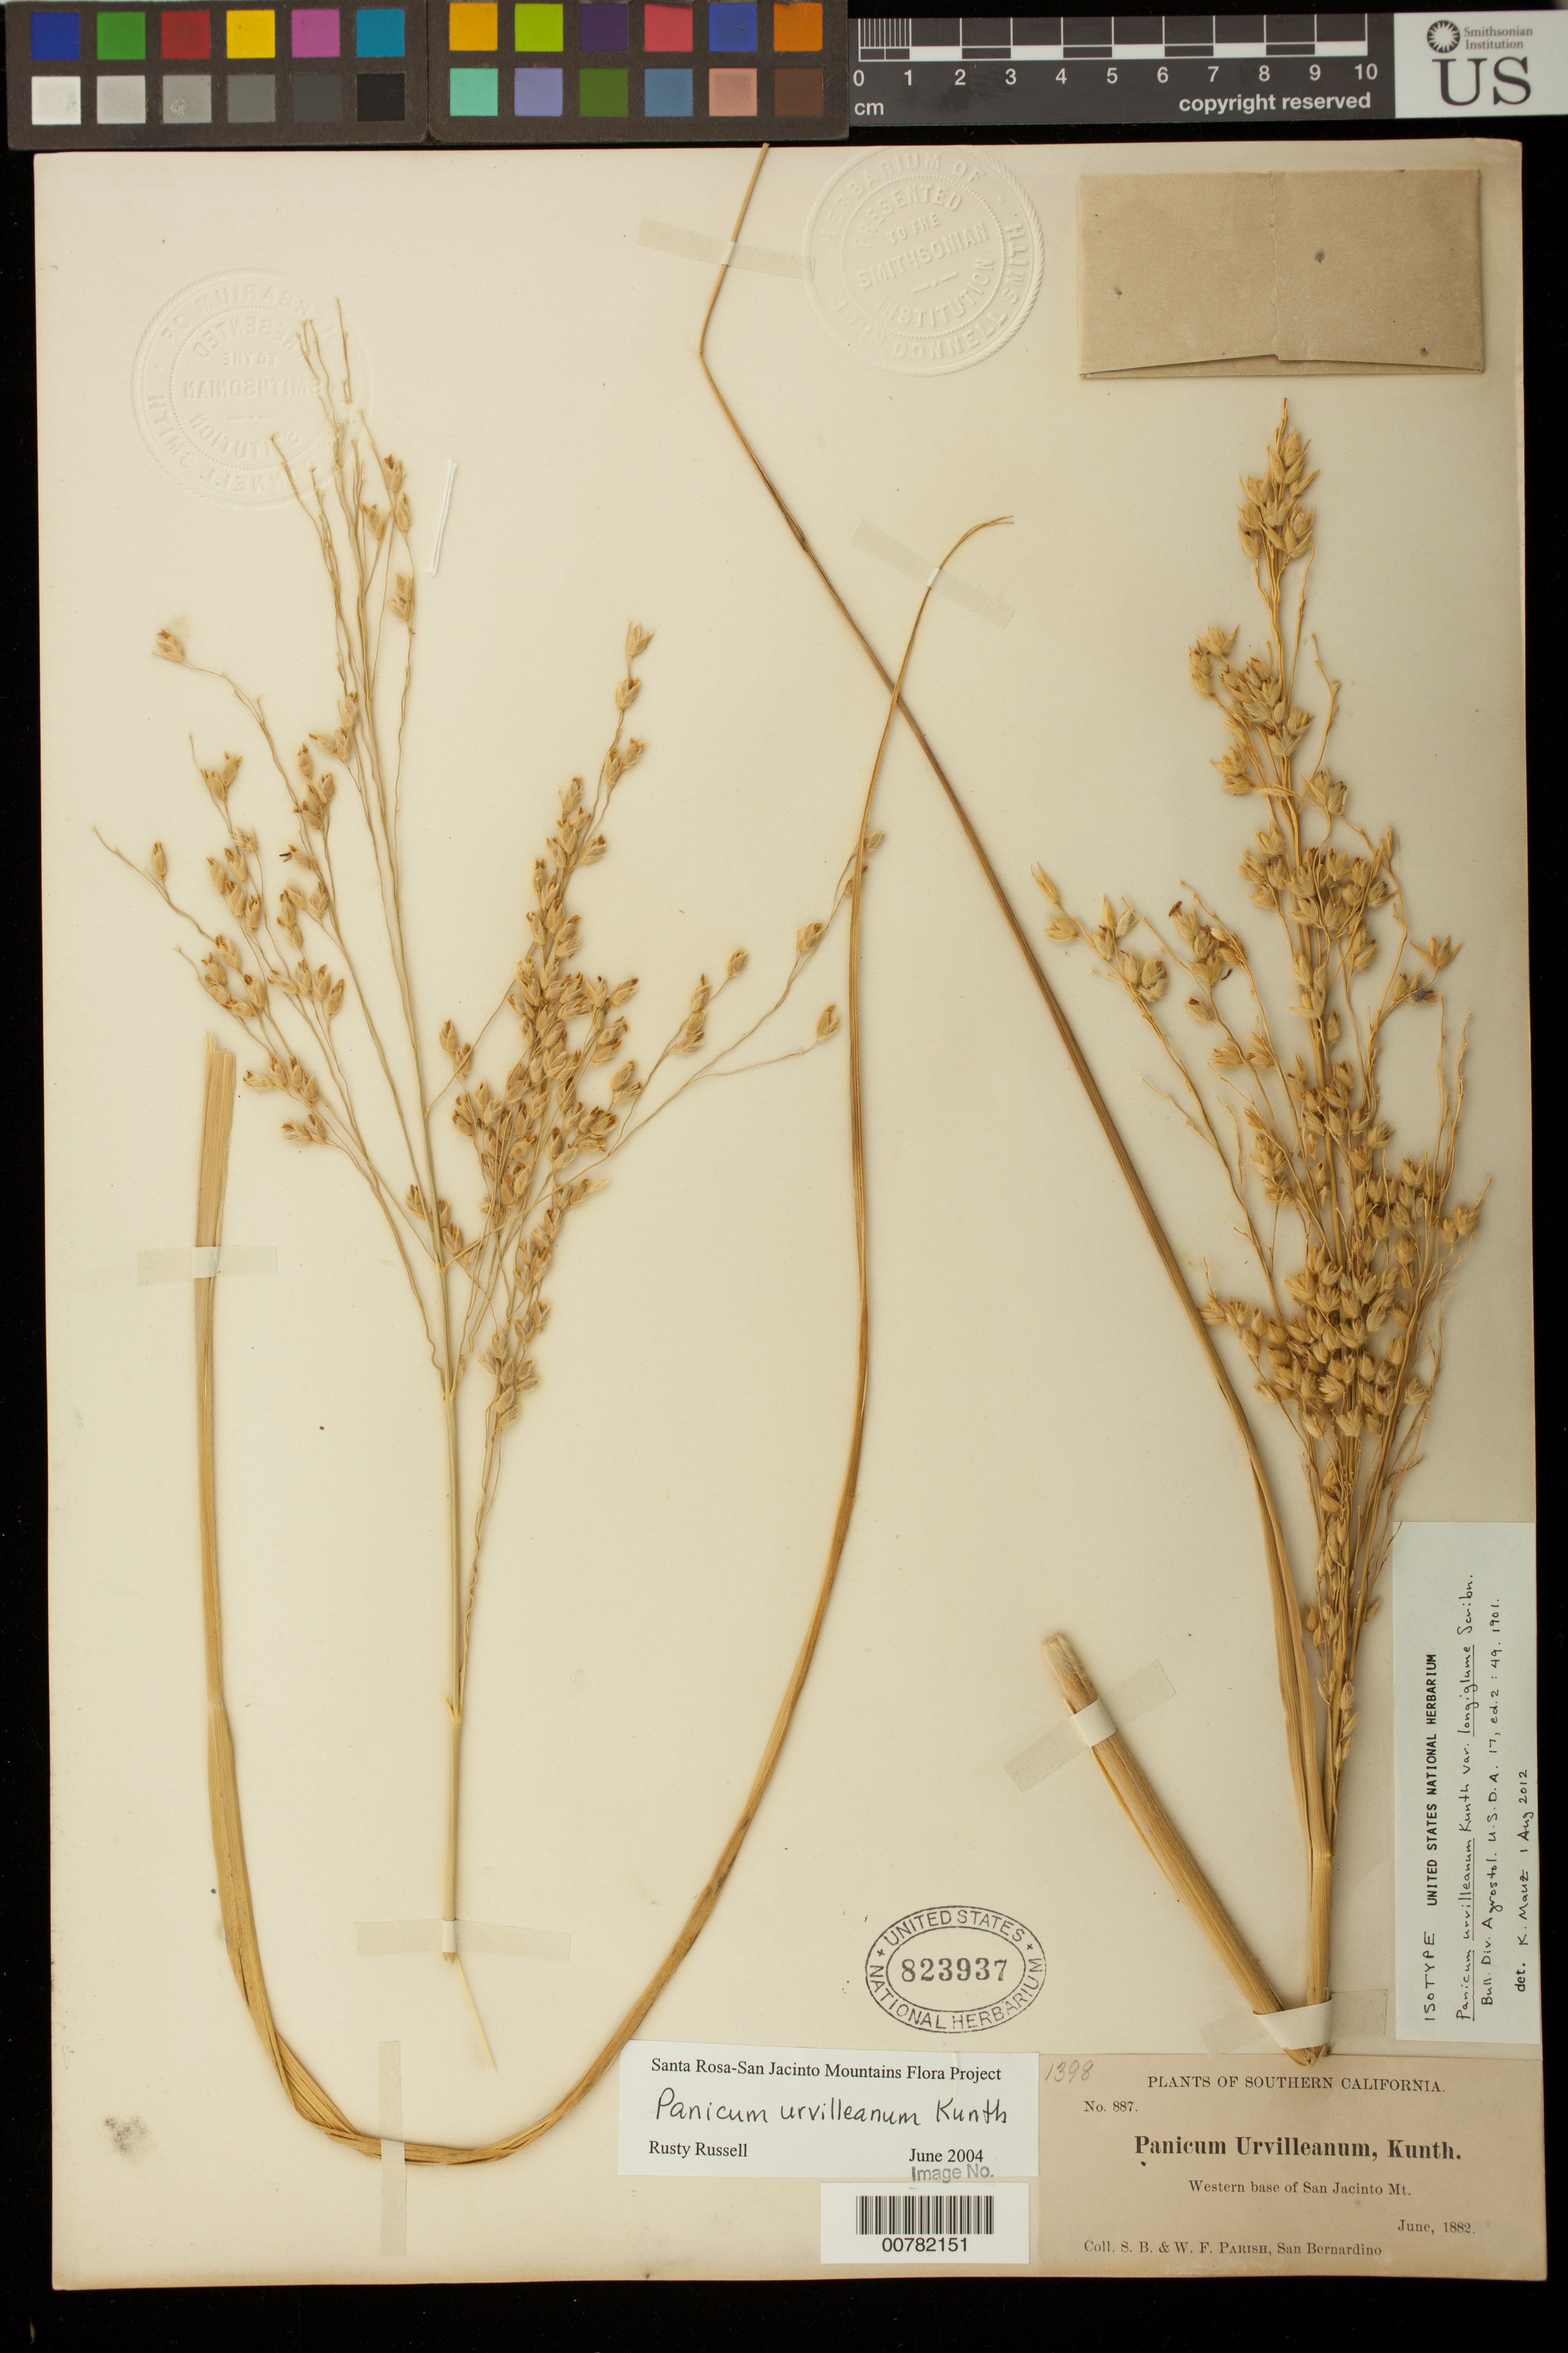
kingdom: Plantae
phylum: Tracheophyta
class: Liliopsida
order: Poales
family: Poaceae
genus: Panicum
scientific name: Panicum urvilleanum var. longiglume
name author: Scribn.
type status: Isotype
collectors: S. B. Parish & W. F. Parish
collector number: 887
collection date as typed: Jun 1882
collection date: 1882-06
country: United States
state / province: California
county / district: San Bernardino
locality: San Jacinto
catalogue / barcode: US 823937